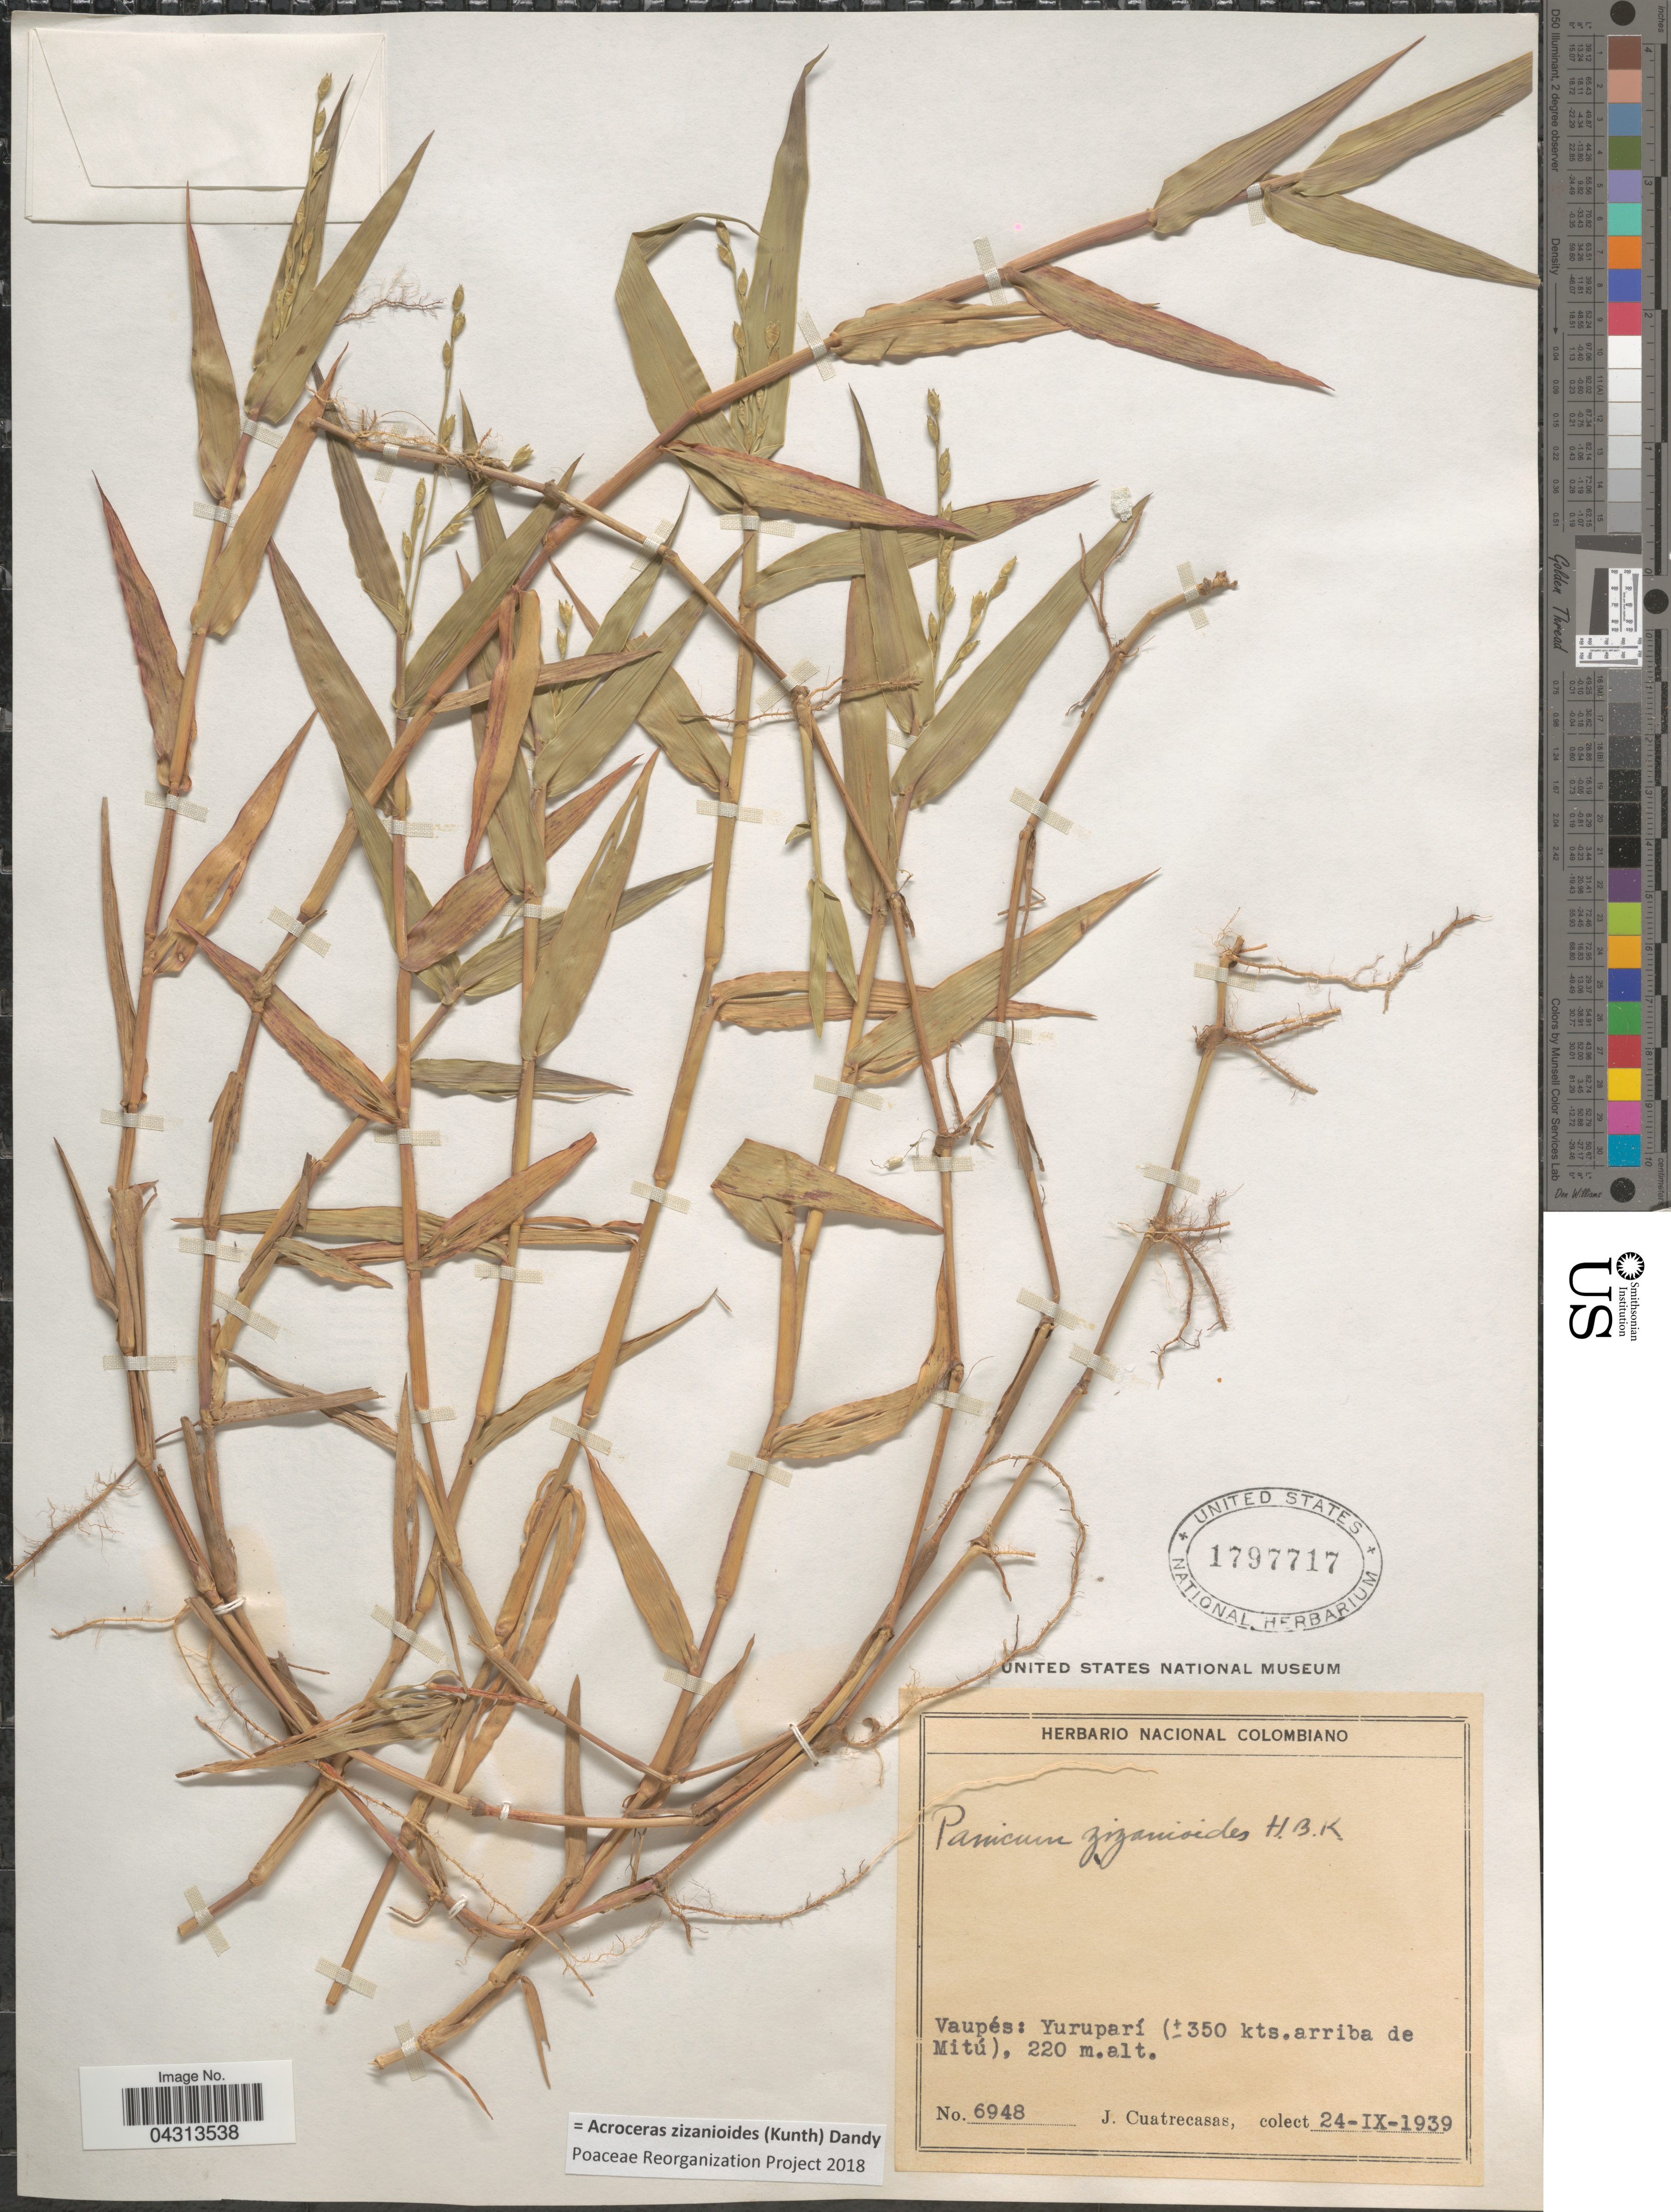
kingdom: Plantae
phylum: Tracheophyta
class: Liliopsida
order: Poales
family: Poaceae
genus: Acroceras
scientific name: Acroceras zizanioides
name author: (Kunth) Dandy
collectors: J. Cuatrecasas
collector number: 6948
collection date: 1939-09-24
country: Colombia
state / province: Vaupés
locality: Yuruparí (±350 kts. arriba de Mitú).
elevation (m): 220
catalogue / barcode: US 1797717